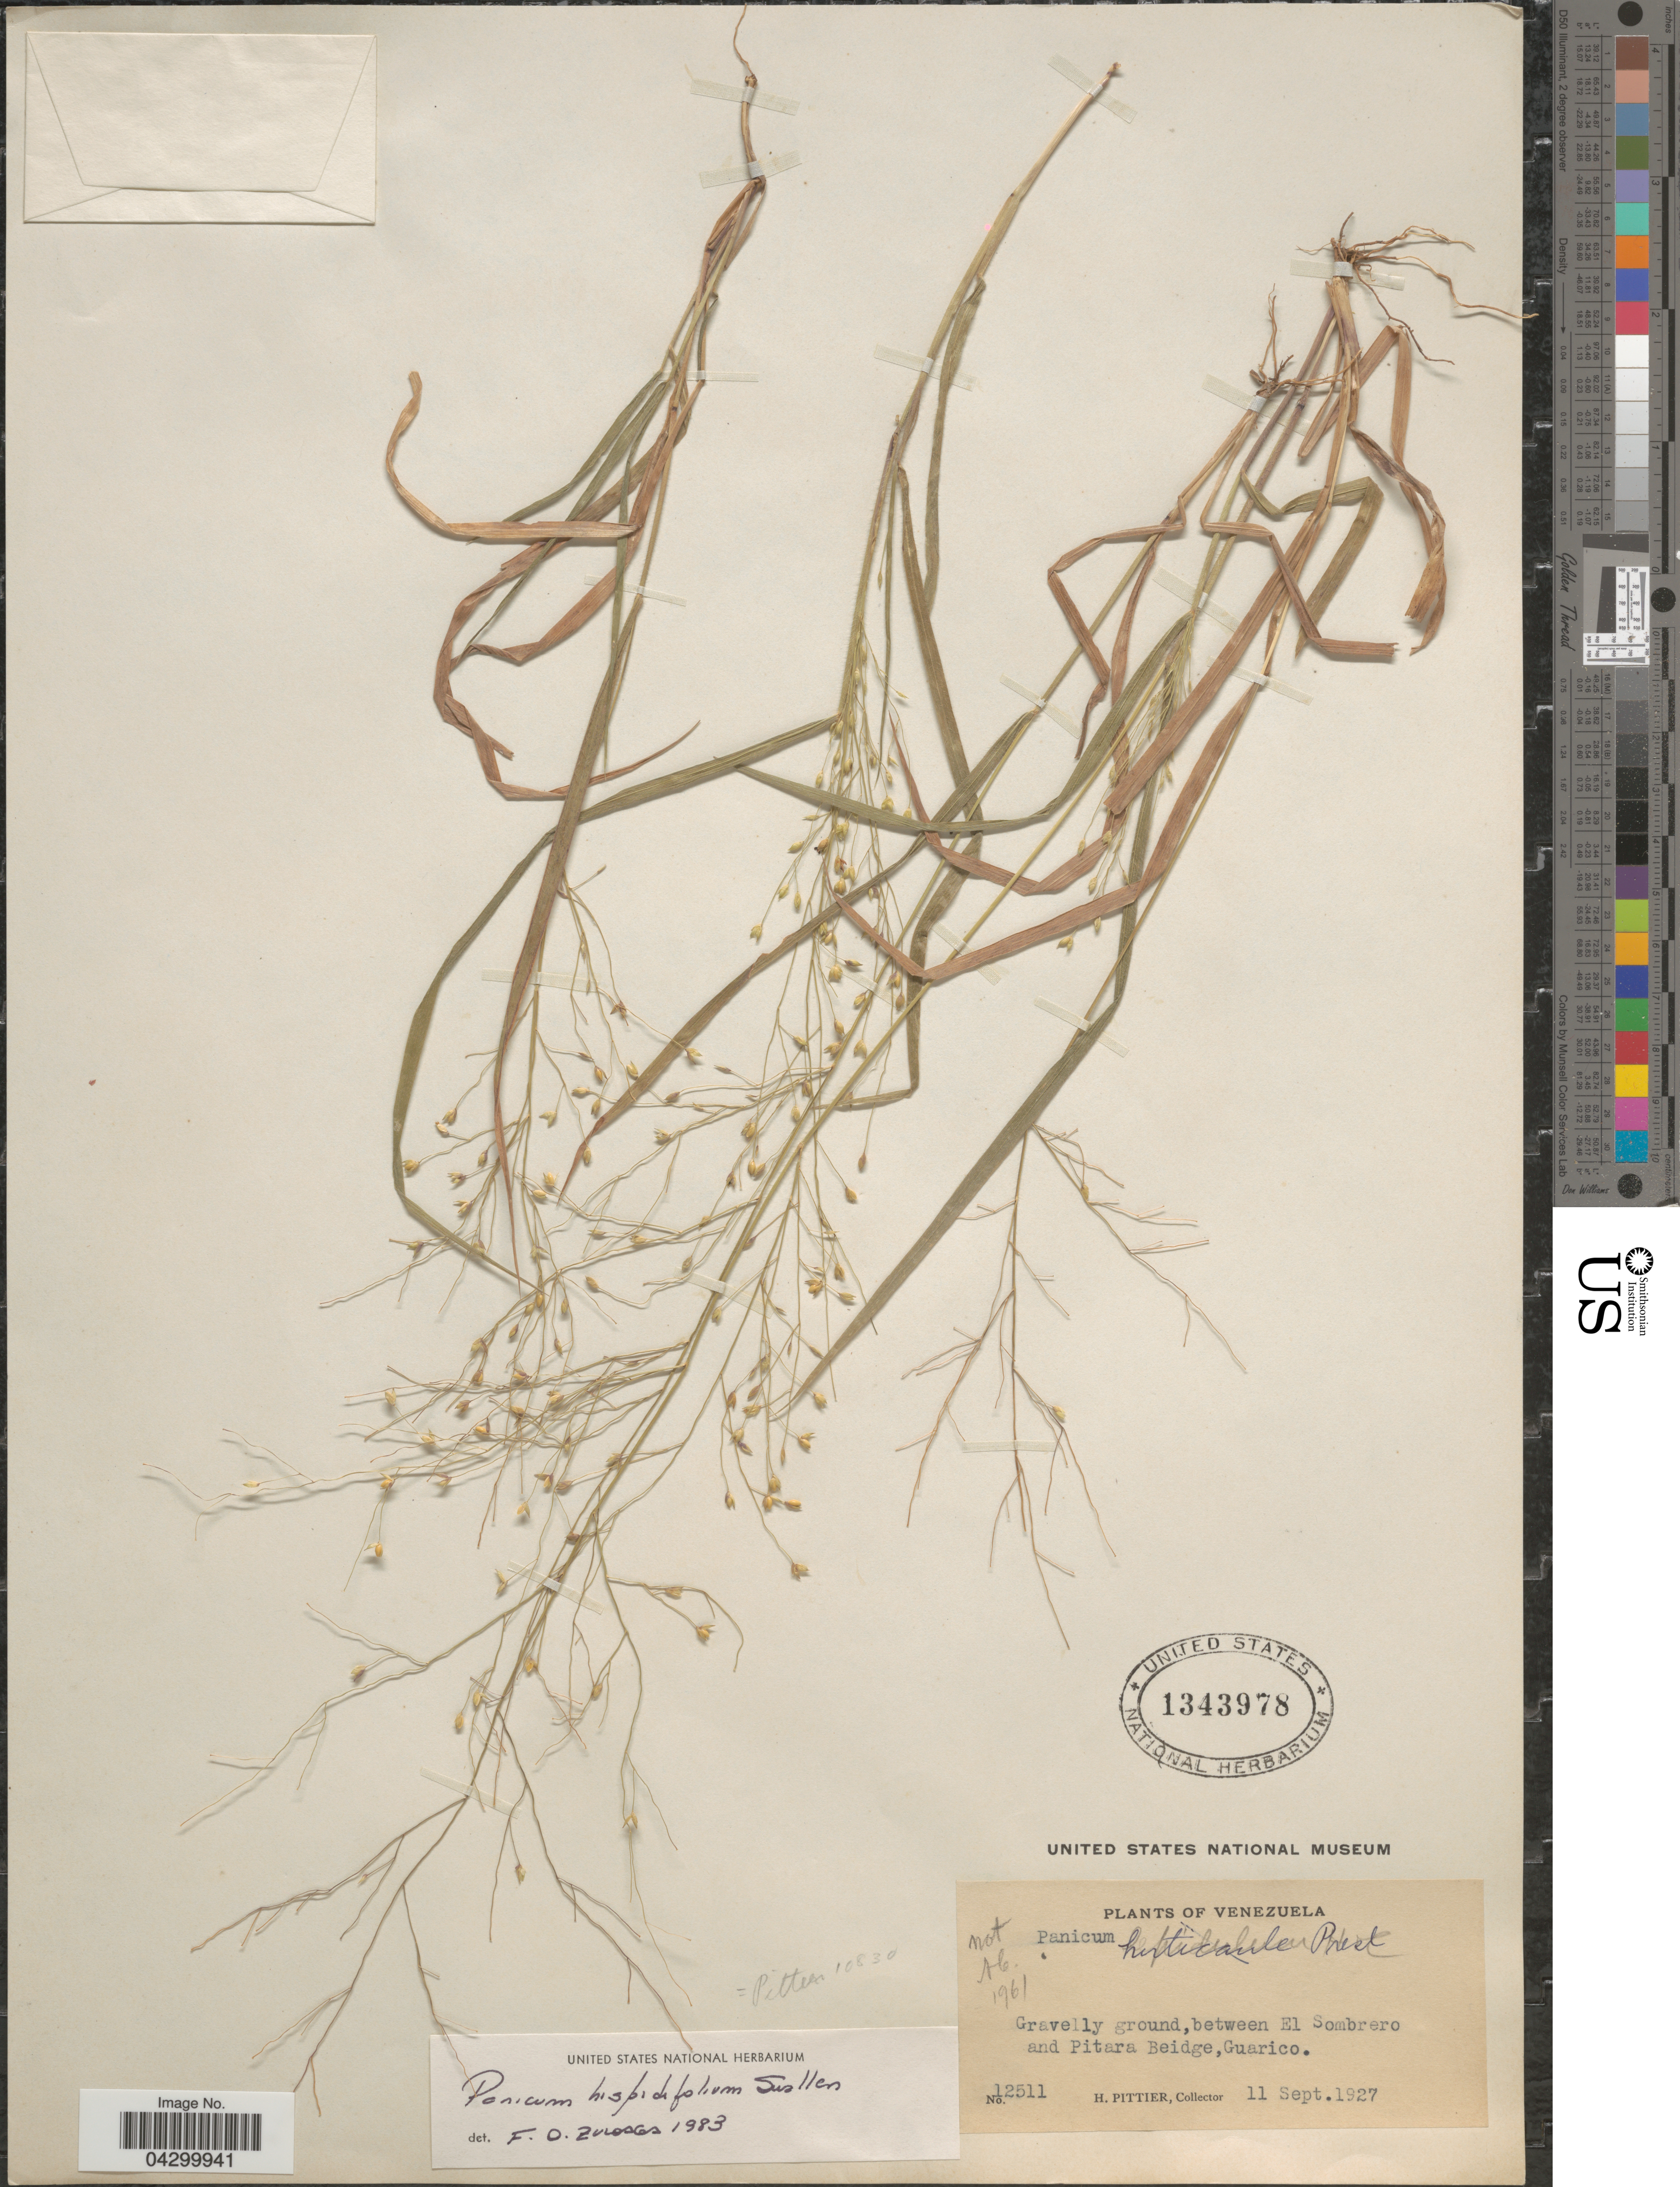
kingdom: Plantae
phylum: Tracheophyta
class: Liliopsida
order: Poales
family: Poaceae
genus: Panicum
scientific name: Panicum hispidifolium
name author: Swallen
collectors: H. F. Pittier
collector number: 12511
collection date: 1927-09-11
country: Venezuela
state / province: Guarico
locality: Gravelly ground, between El Sombrero and Pitara Beidge, Guarico.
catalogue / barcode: US 1343978